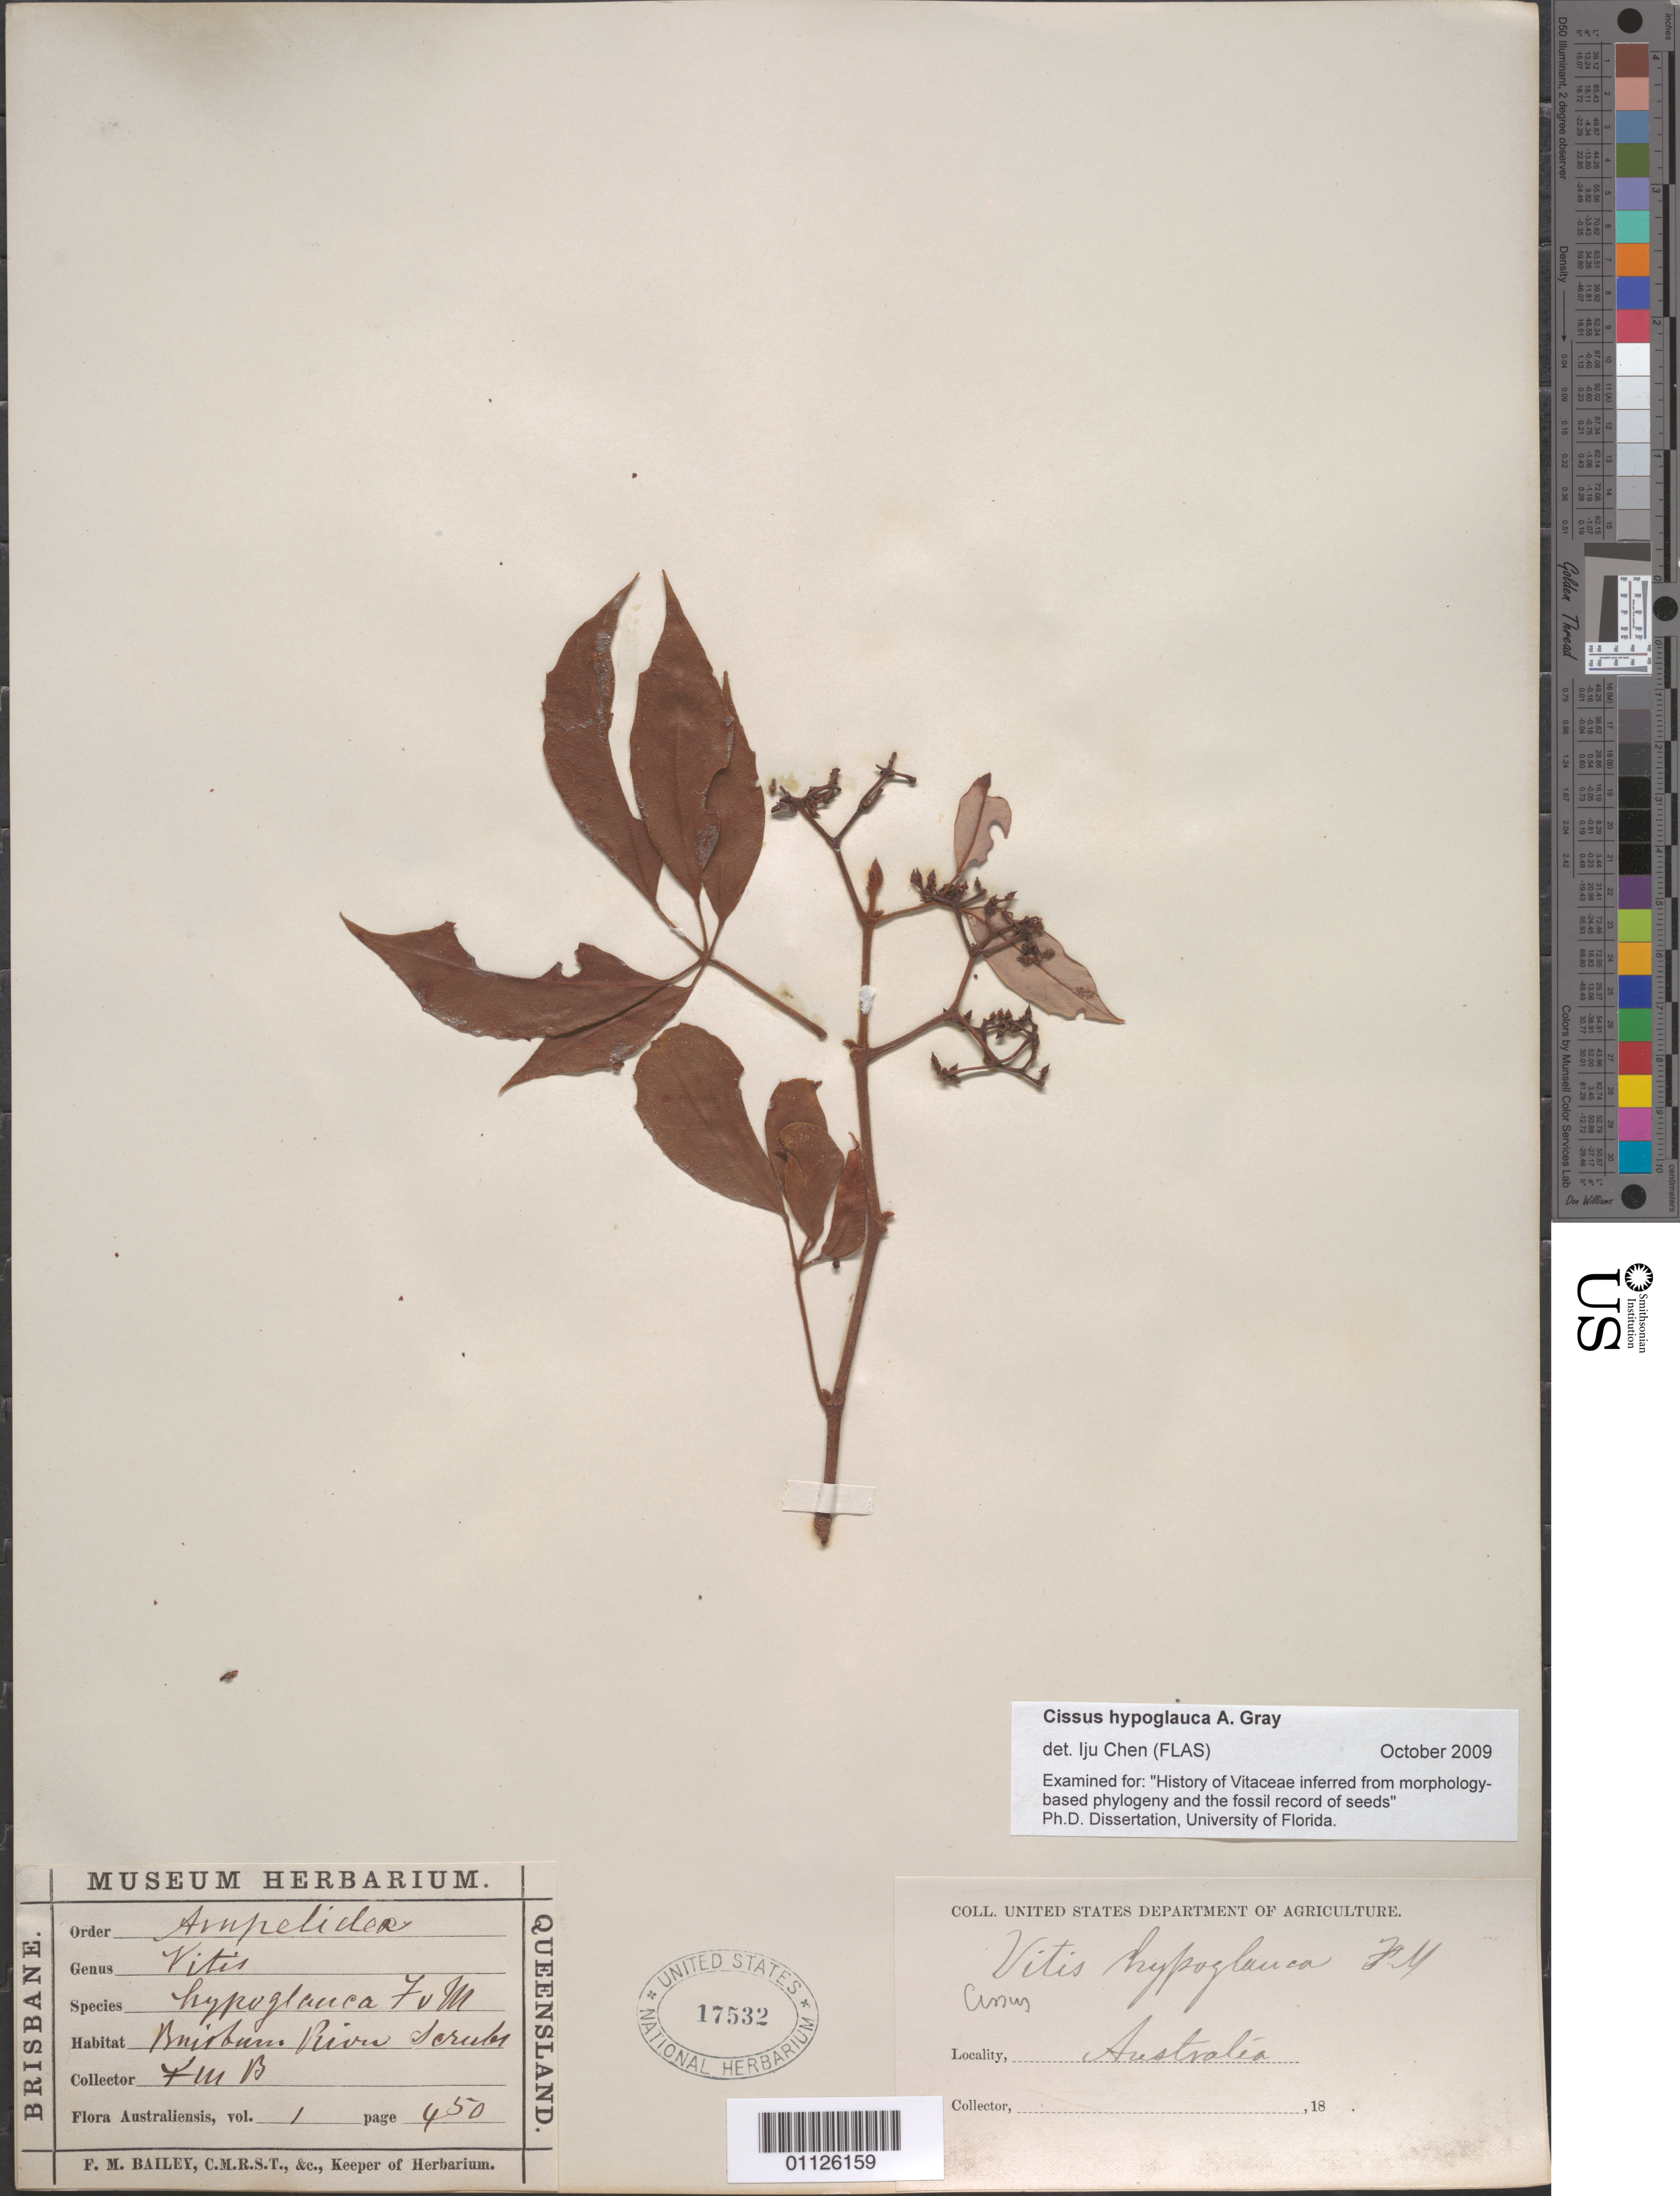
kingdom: Plantae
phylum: Tracheophyta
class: Magnoliopsida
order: Vitales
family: Vitaceae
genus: Cissus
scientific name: Cissus hypoglauca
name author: A. Gray in Wilkes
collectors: F. M. Bailey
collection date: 1800/1900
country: Australia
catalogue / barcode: US 17532